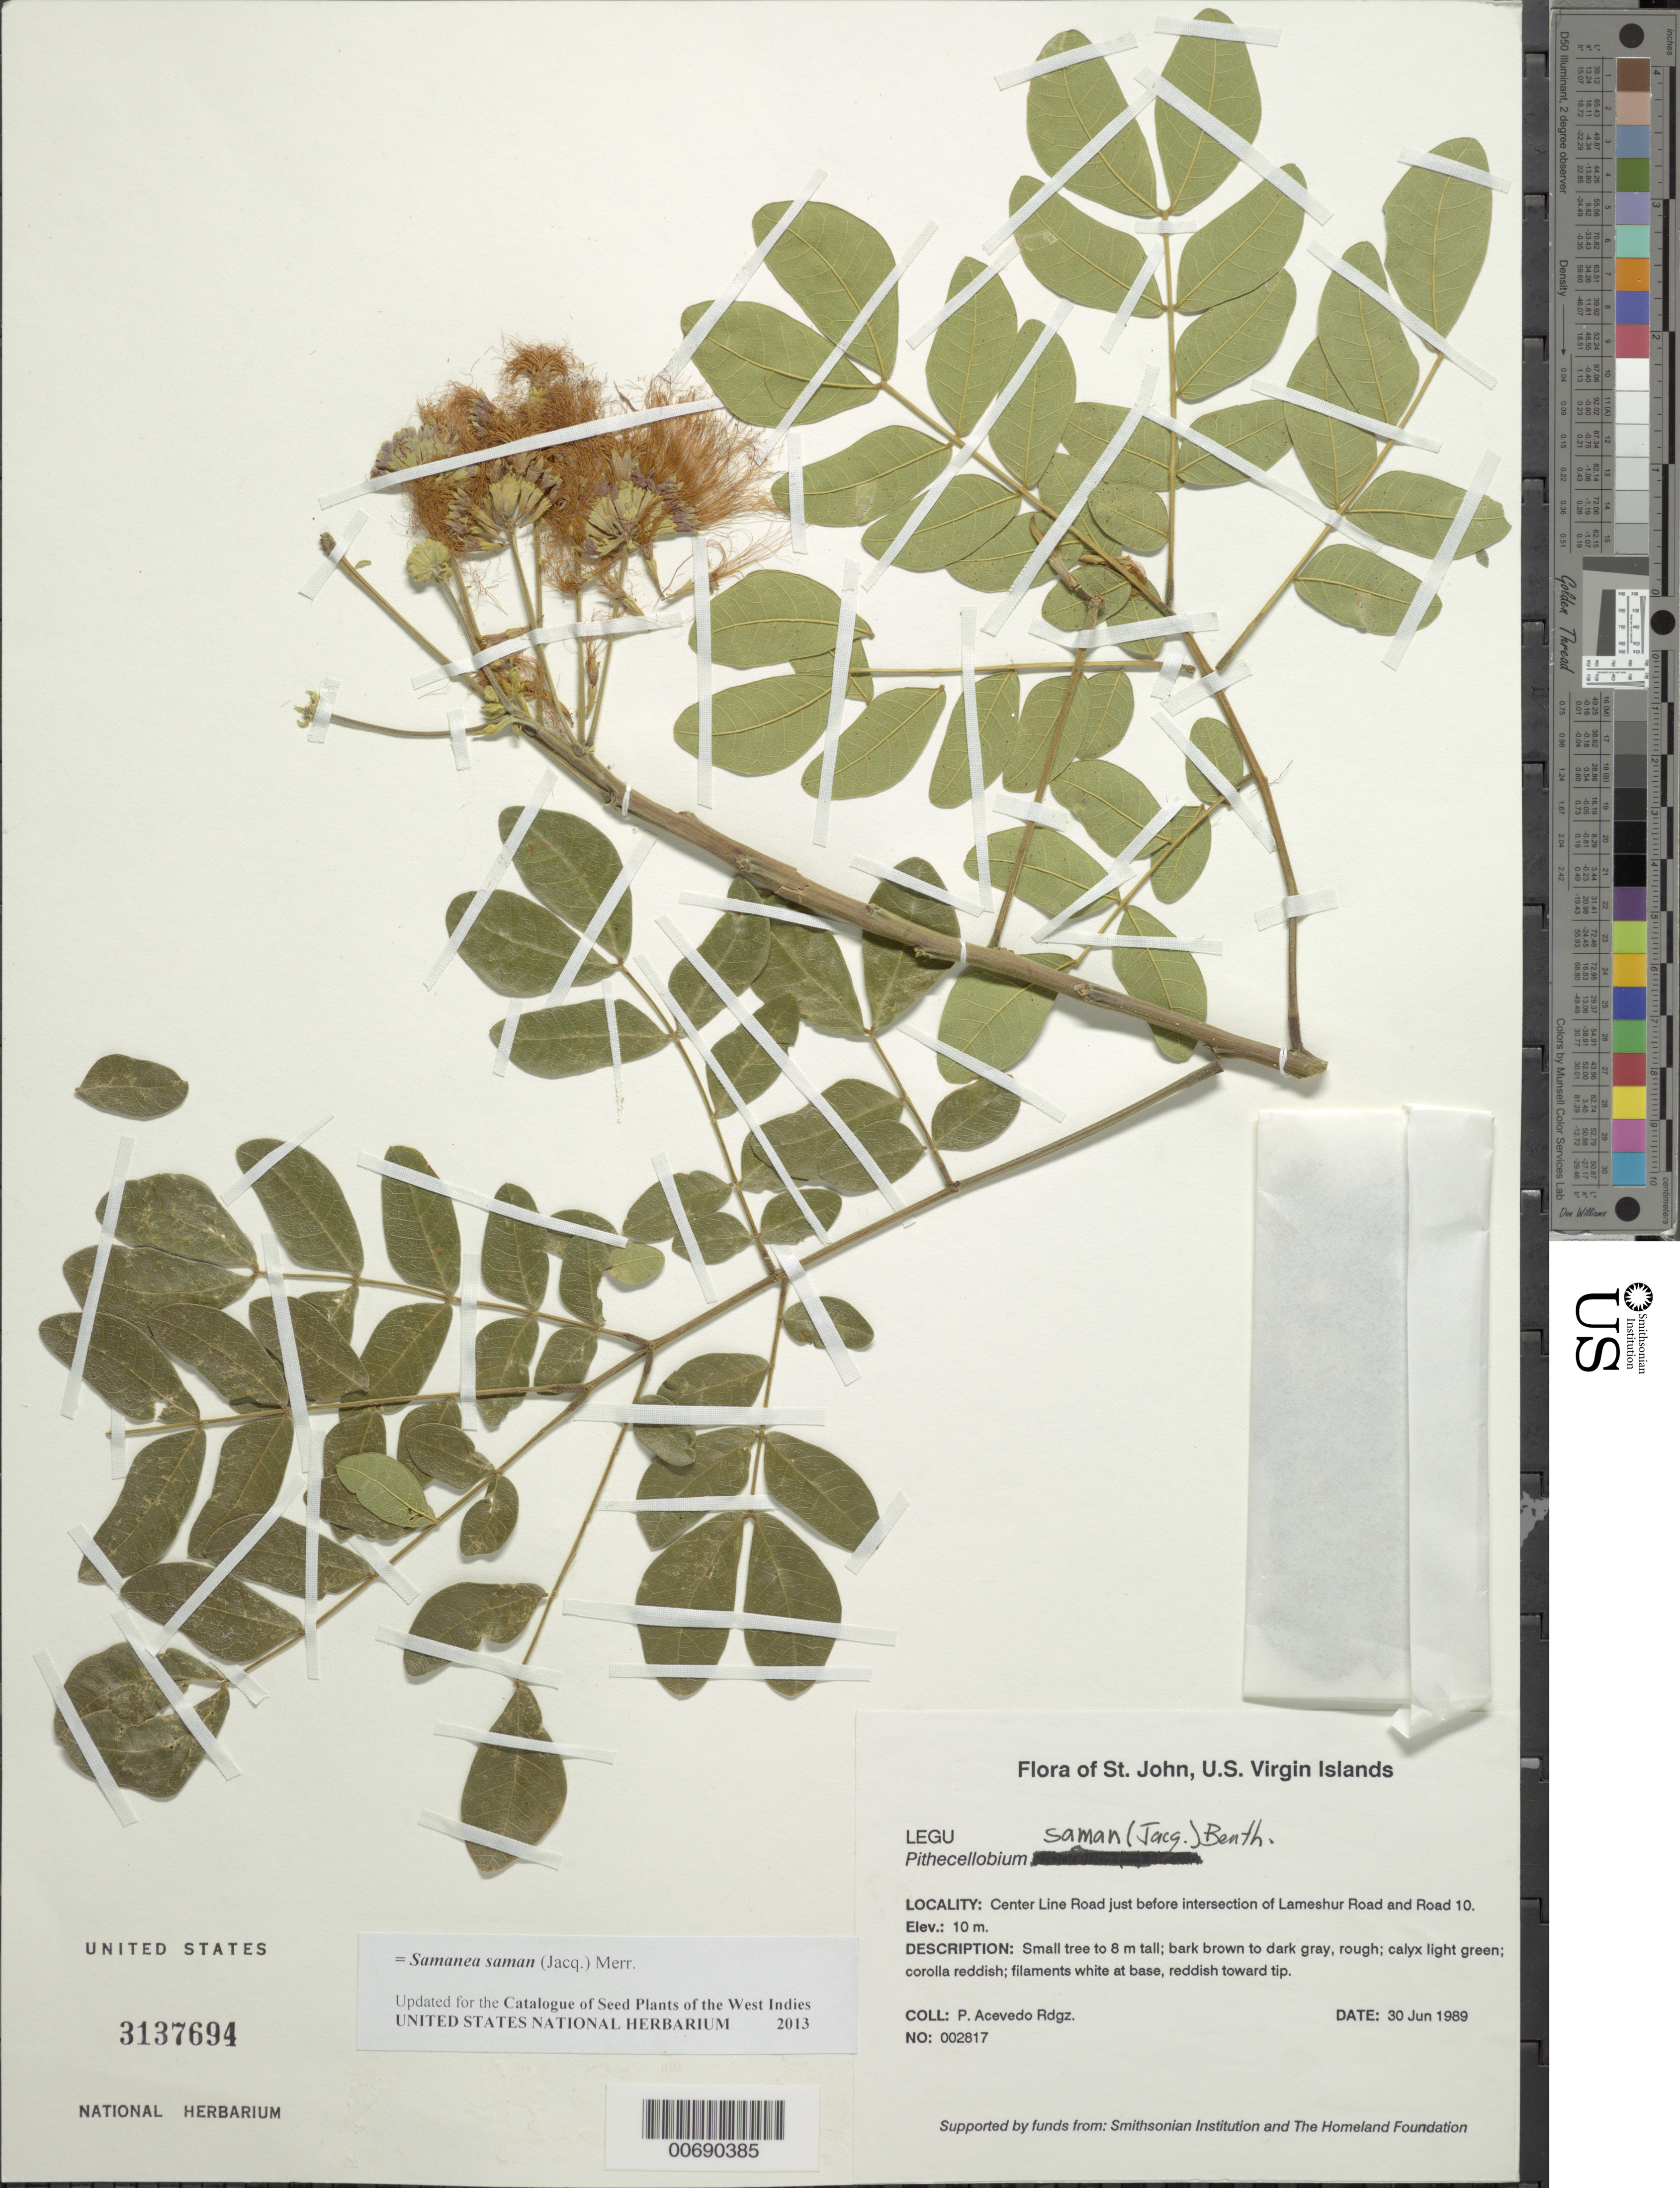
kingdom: Plantae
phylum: Tracheophyta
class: Magnoliopsida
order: Fabales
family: Fabaceae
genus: Samanea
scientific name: Samanea saman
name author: (Jacq.) Merr.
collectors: P. Acevedo-Rodr.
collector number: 2817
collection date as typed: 30 Jun 1989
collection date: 1989-06-30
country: U.S. Virgin Islands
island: St. John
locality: Center Line Road just before intersection of Lameshur Road and Road 10.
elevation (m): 10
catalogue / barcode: US 3137694